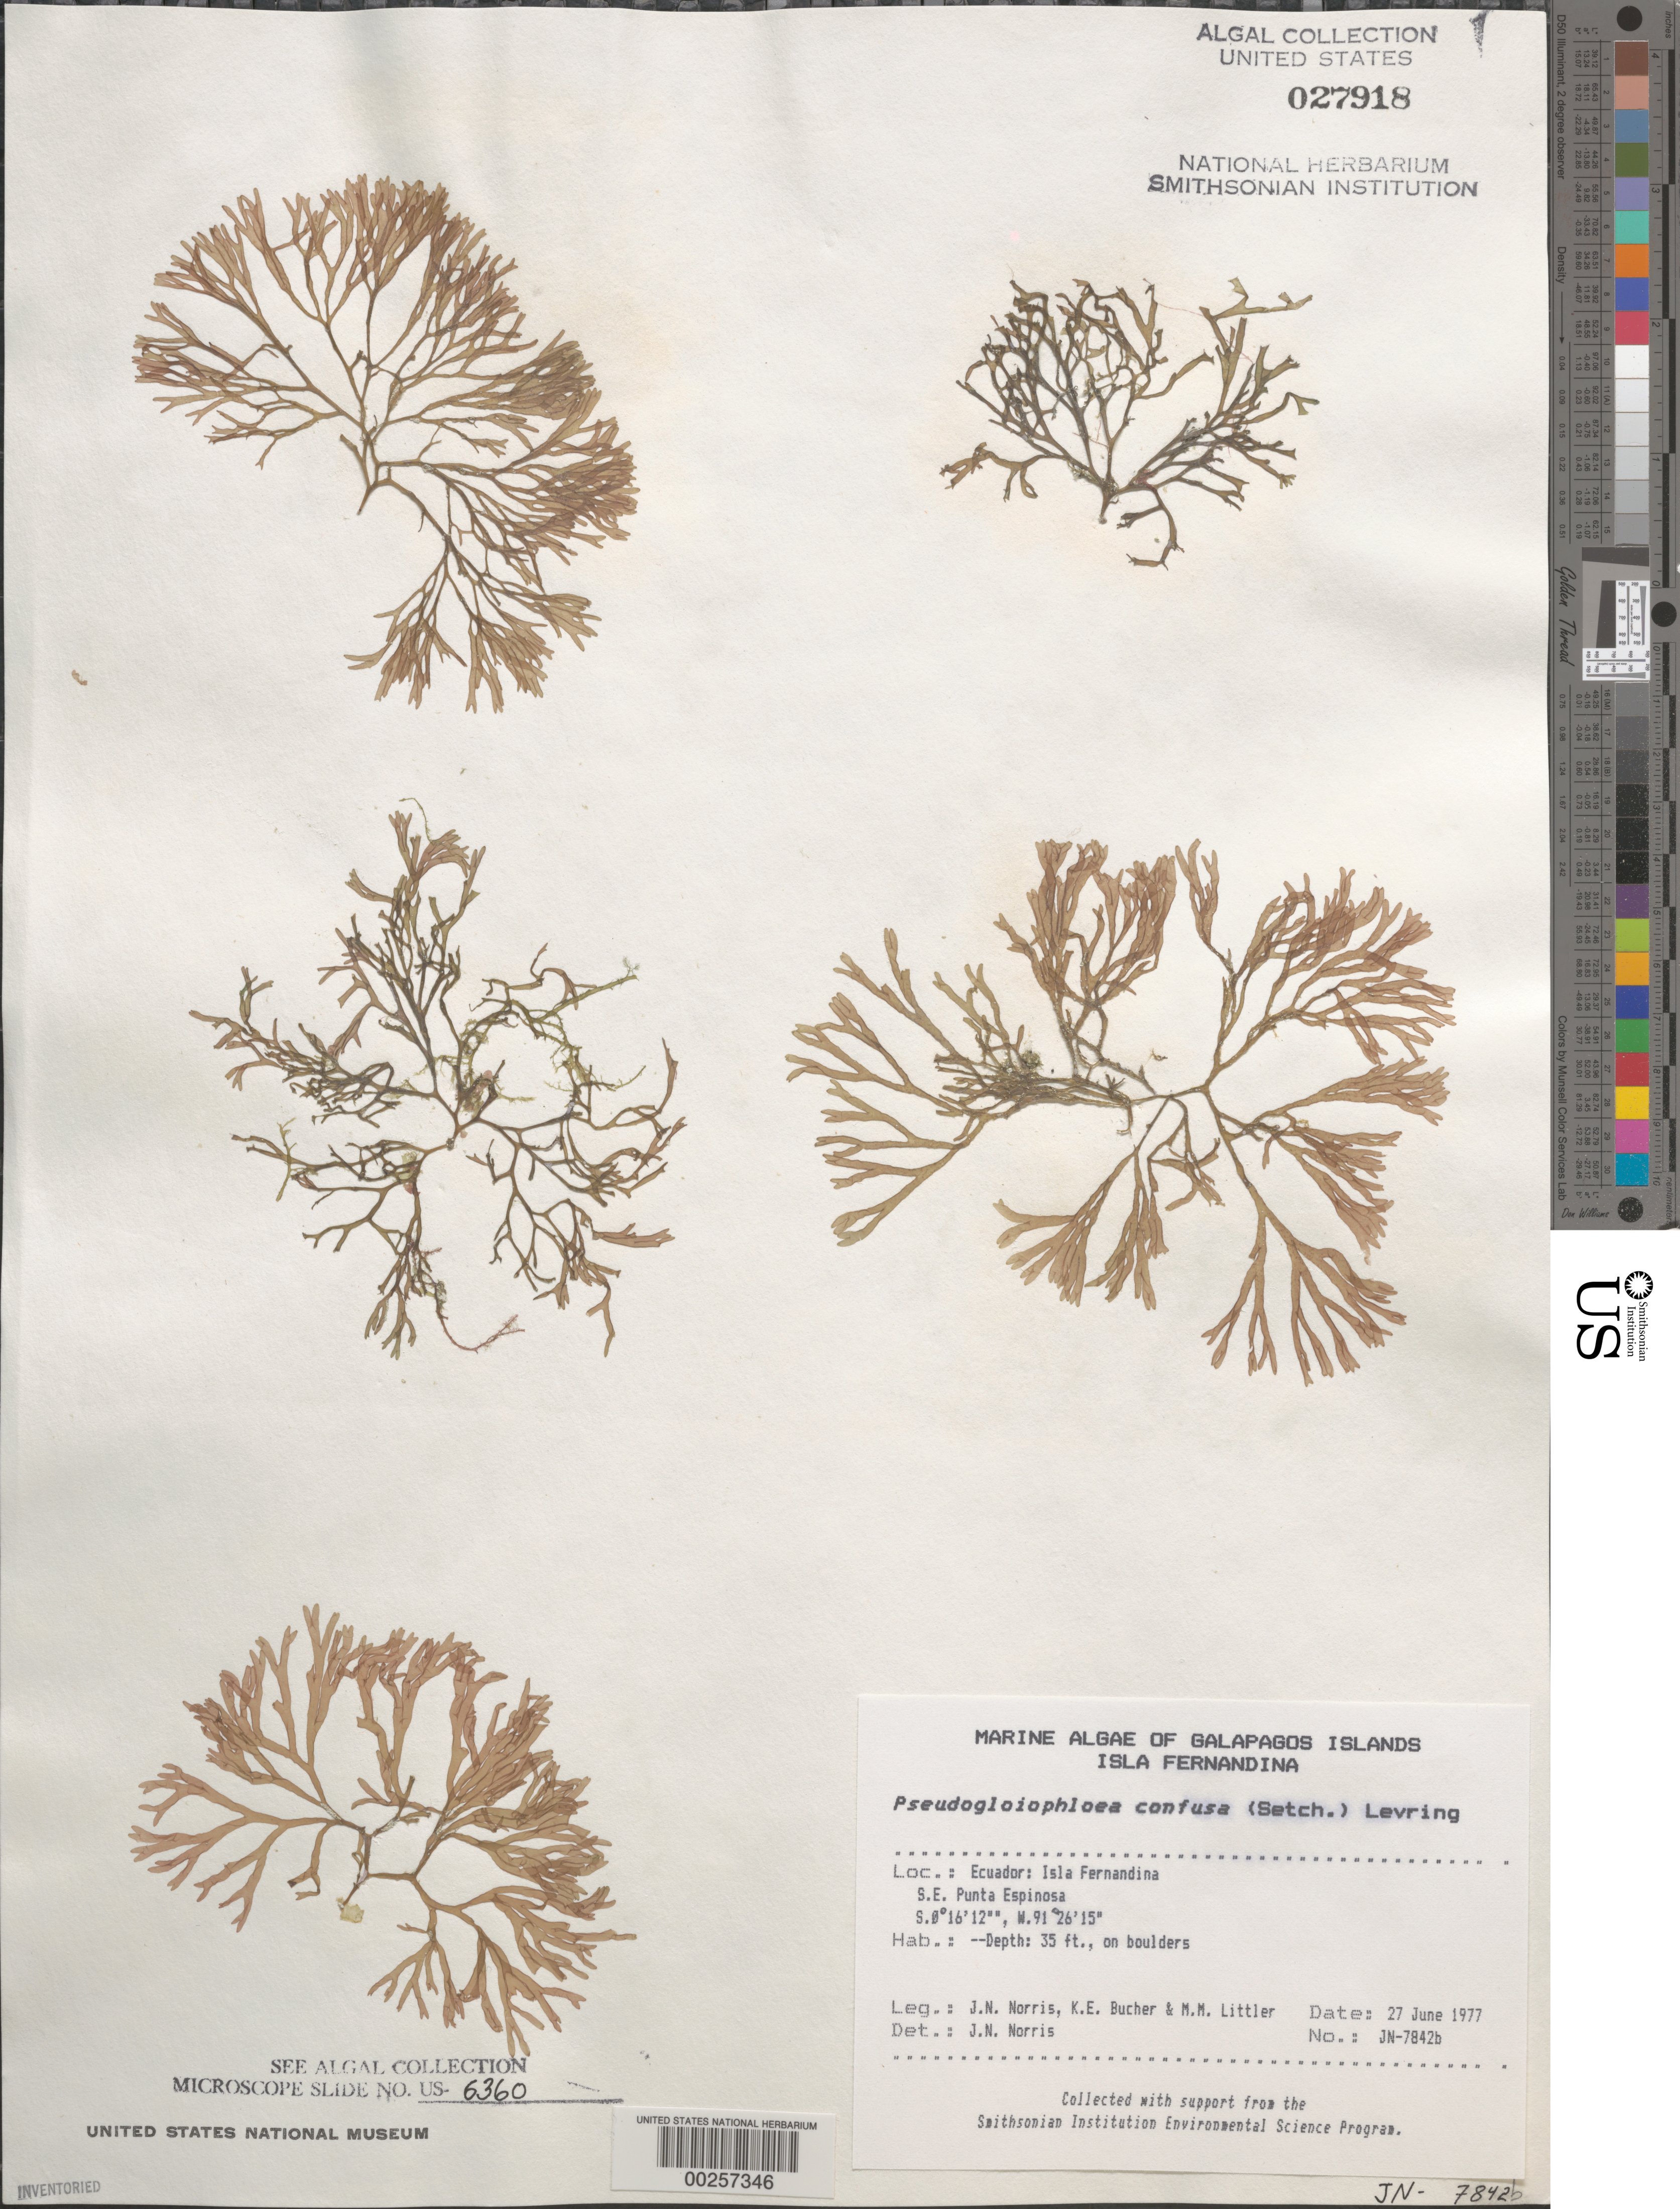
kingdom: Plantae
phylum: Rhodophyta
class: Florideophyceae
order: Nemaliales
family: Scinaiaceae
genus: Scinaia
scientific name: Scinaia confusa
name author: (Setch.) Huisman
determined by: Algae name updating Project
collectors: J. N. Norris, K. E. Bucher & M. M. Littler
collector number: JN-7842b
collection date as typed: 27 Jun 1977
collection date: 1977-06-27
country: Ecuador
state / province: Colón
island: Fernandina [Narborough]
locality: Punta Espinosa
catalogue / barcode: US 27918